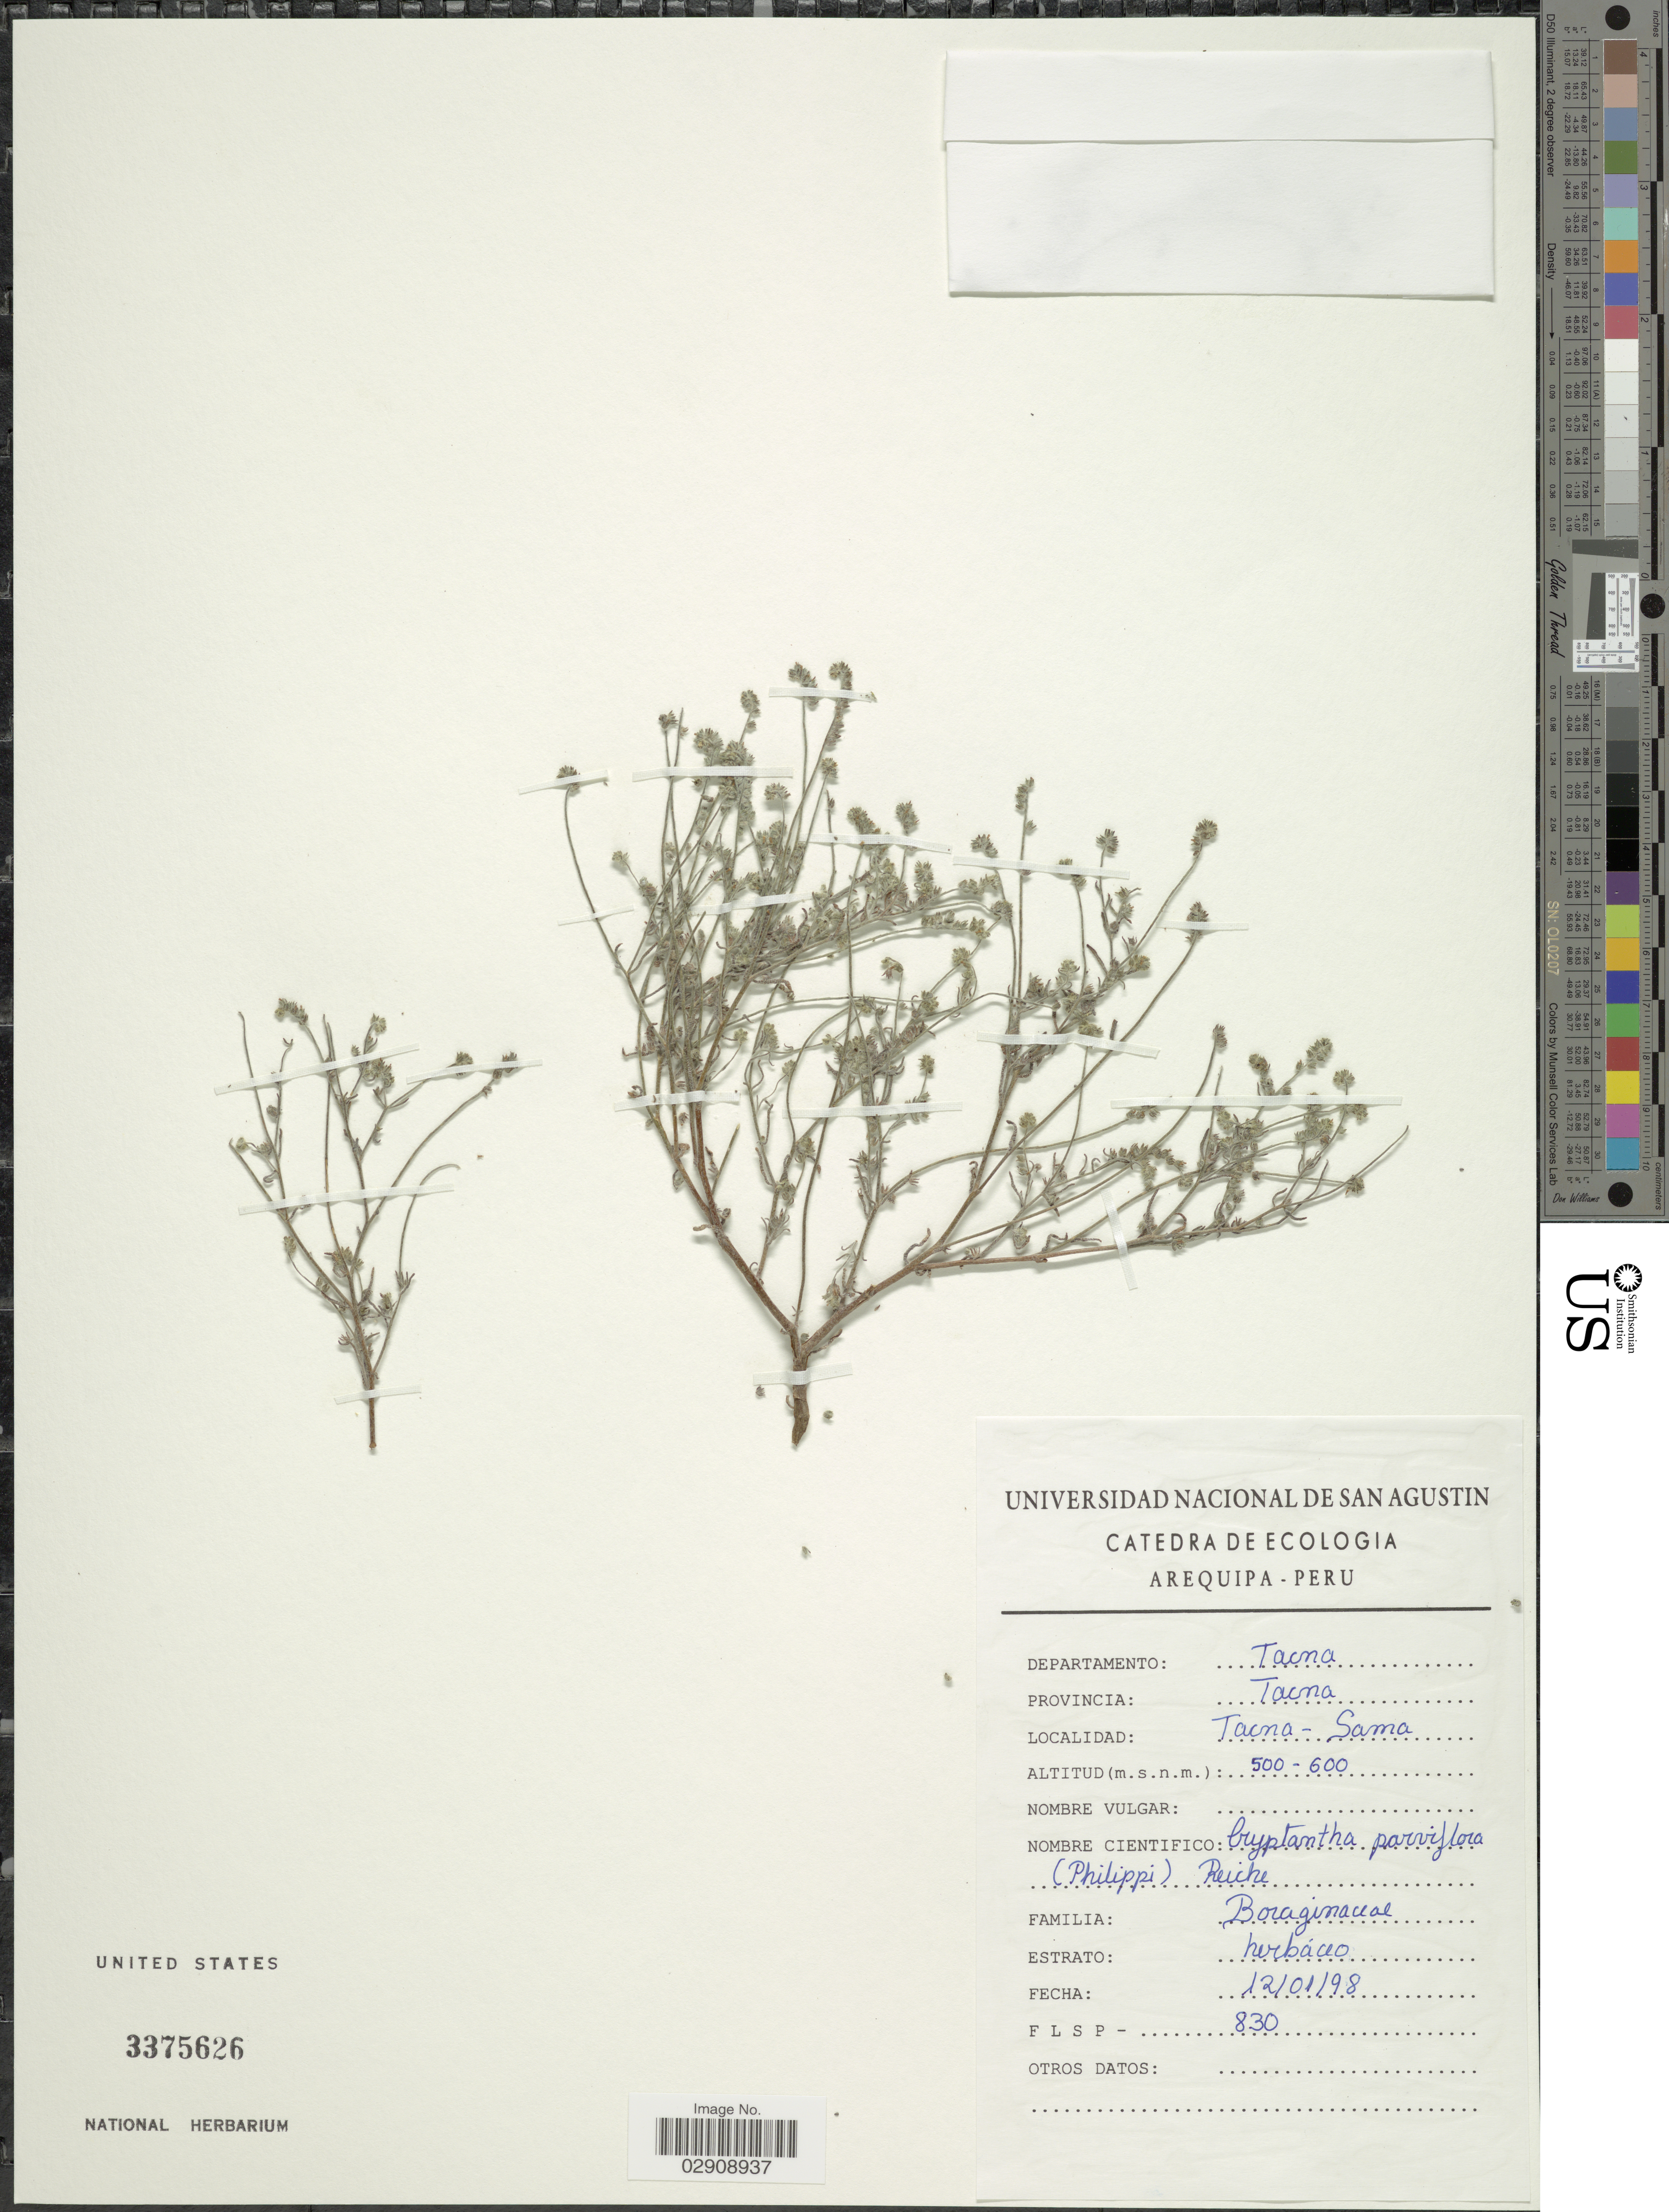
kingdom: Plantae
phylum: Tracheophyta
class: Magnoliopsida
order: Boraginales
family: Boraginaceae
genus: Johnstonella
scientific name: Johnstonella parviflora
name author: (Phil.) Hasenstab & M.G. Simpson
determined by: Moroni, Pablo, (SI), Instituto de Botanica Darwinion (ARGENTINA)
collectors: F. L. S. P.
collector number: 830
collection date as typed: Transcribed d/m/y: 12/1/98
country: Peru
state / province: Tacna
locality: Tacna - Sama. Departamento Tacna. Provincia Tacna.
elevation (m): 500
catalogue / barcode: US 3375626